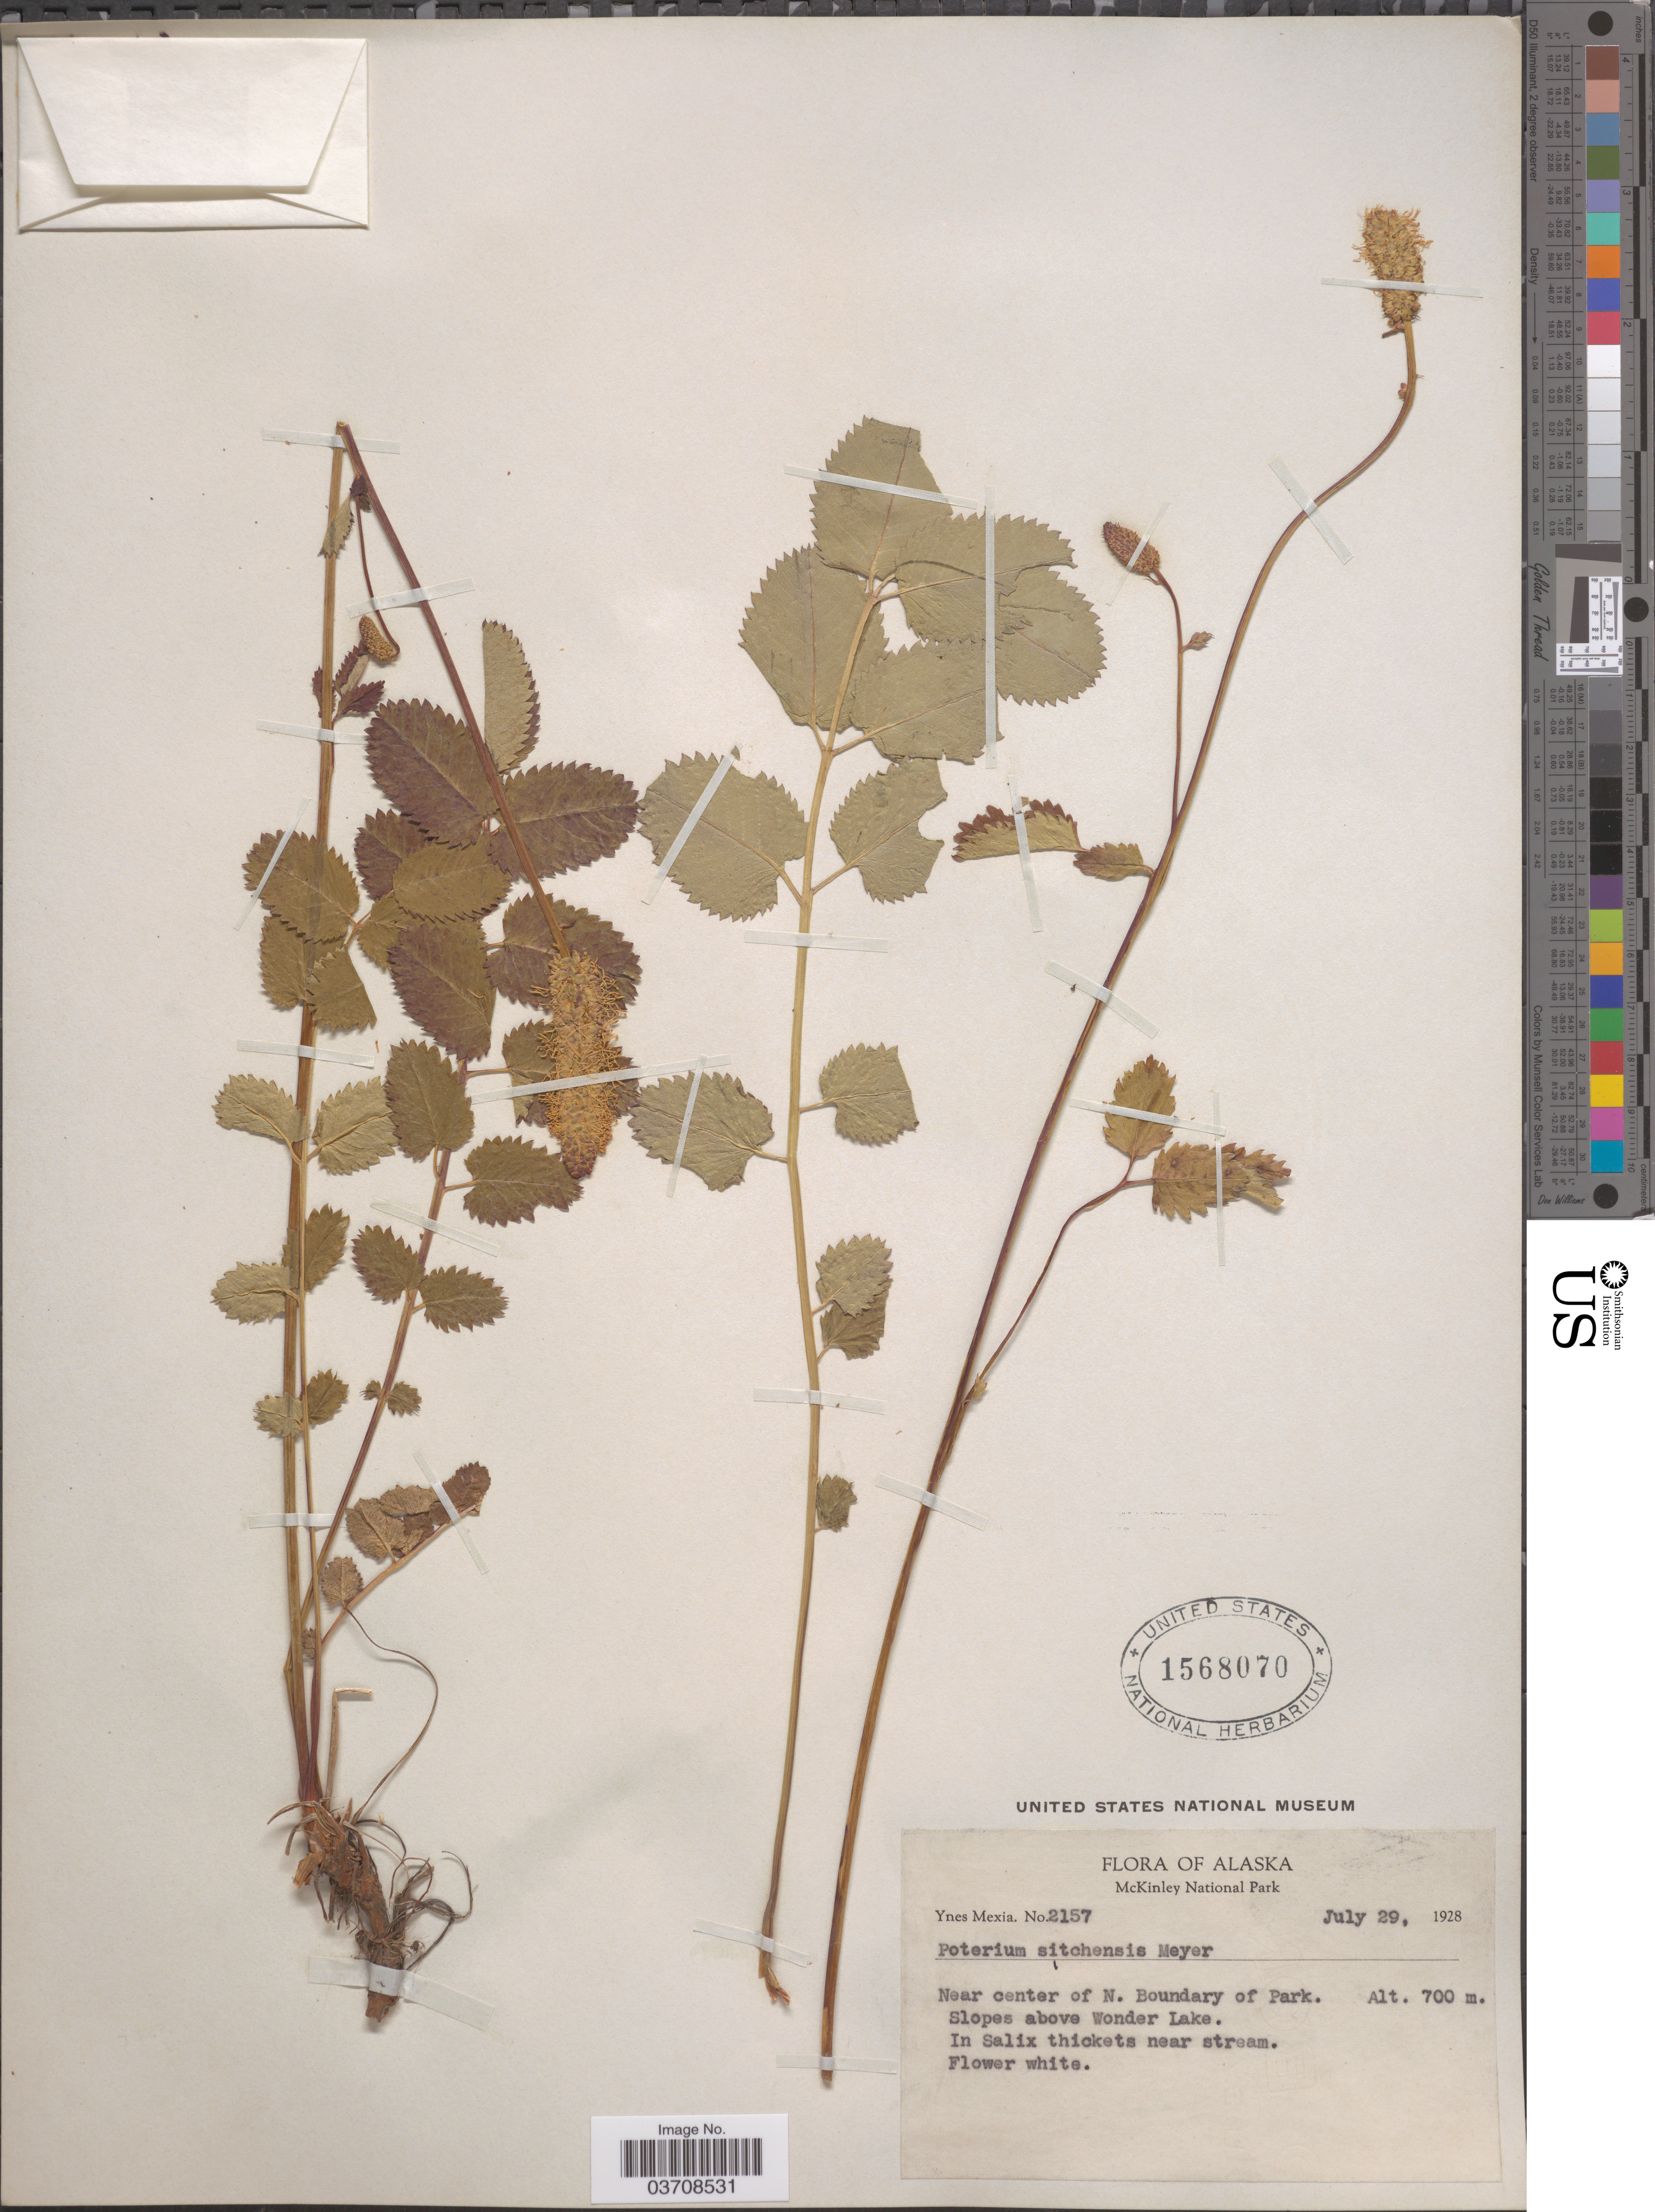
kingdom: Plantae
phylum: Tracheophyta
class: Magnoliopsida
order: Rosales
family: Rosaceae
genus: Sanguisorba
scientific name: Sanguisorba stipulata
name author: Raf.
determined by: Strong, Mark T., (BOT), Smithsonian Institution - National Museum of Natural History (UNITED STATES)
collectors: Y. Mexia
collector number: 2157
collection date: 1928-07-29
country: United States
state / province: Alaska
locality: McKinley National Park. Near center of N. Boundary of Park. Slopes above Wonder Lake. In Salix thickets near stream.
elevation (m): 700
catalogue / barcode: US 1568070